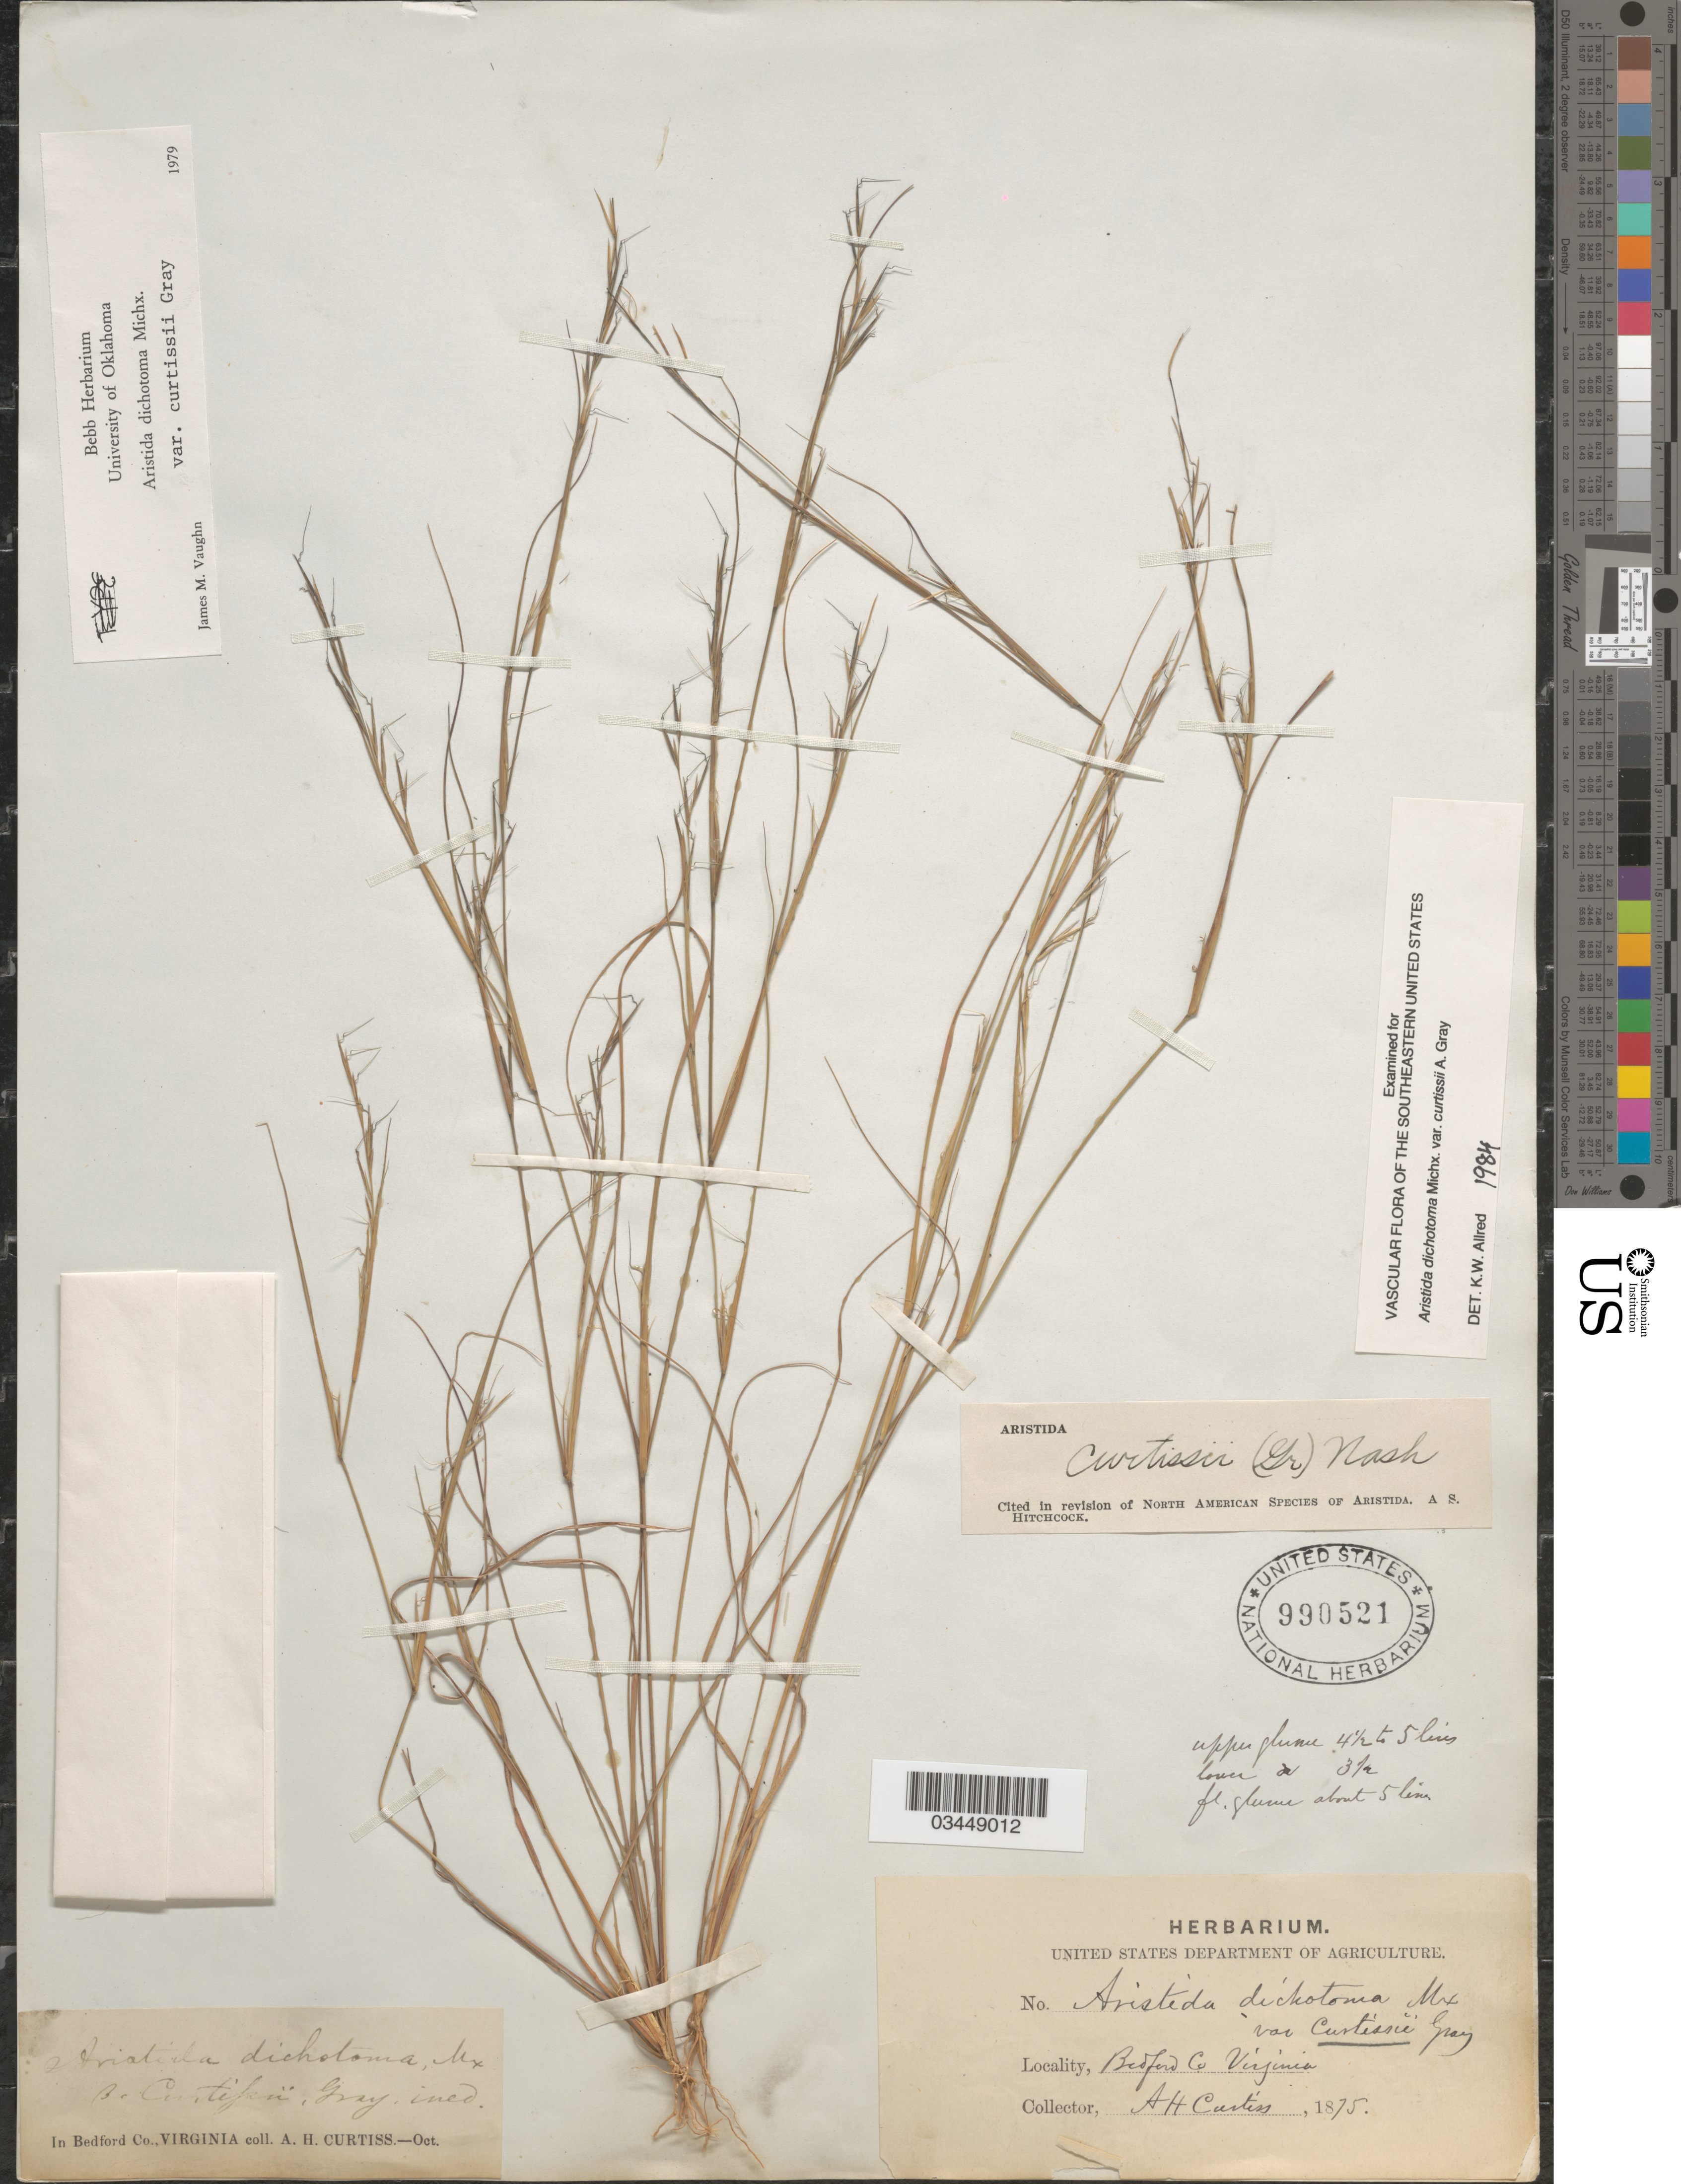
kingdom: Plantae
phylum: Tracheophyta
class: Liliopsida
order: Poales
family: Poaceae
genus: Aristida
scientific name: Aristida dichotoma var. curtisii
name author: A. Gray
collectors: A. H. Curtiss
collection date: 1875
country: United States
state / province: Virginia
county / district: Bedford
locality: Bedford Co.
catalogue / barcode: US 990521